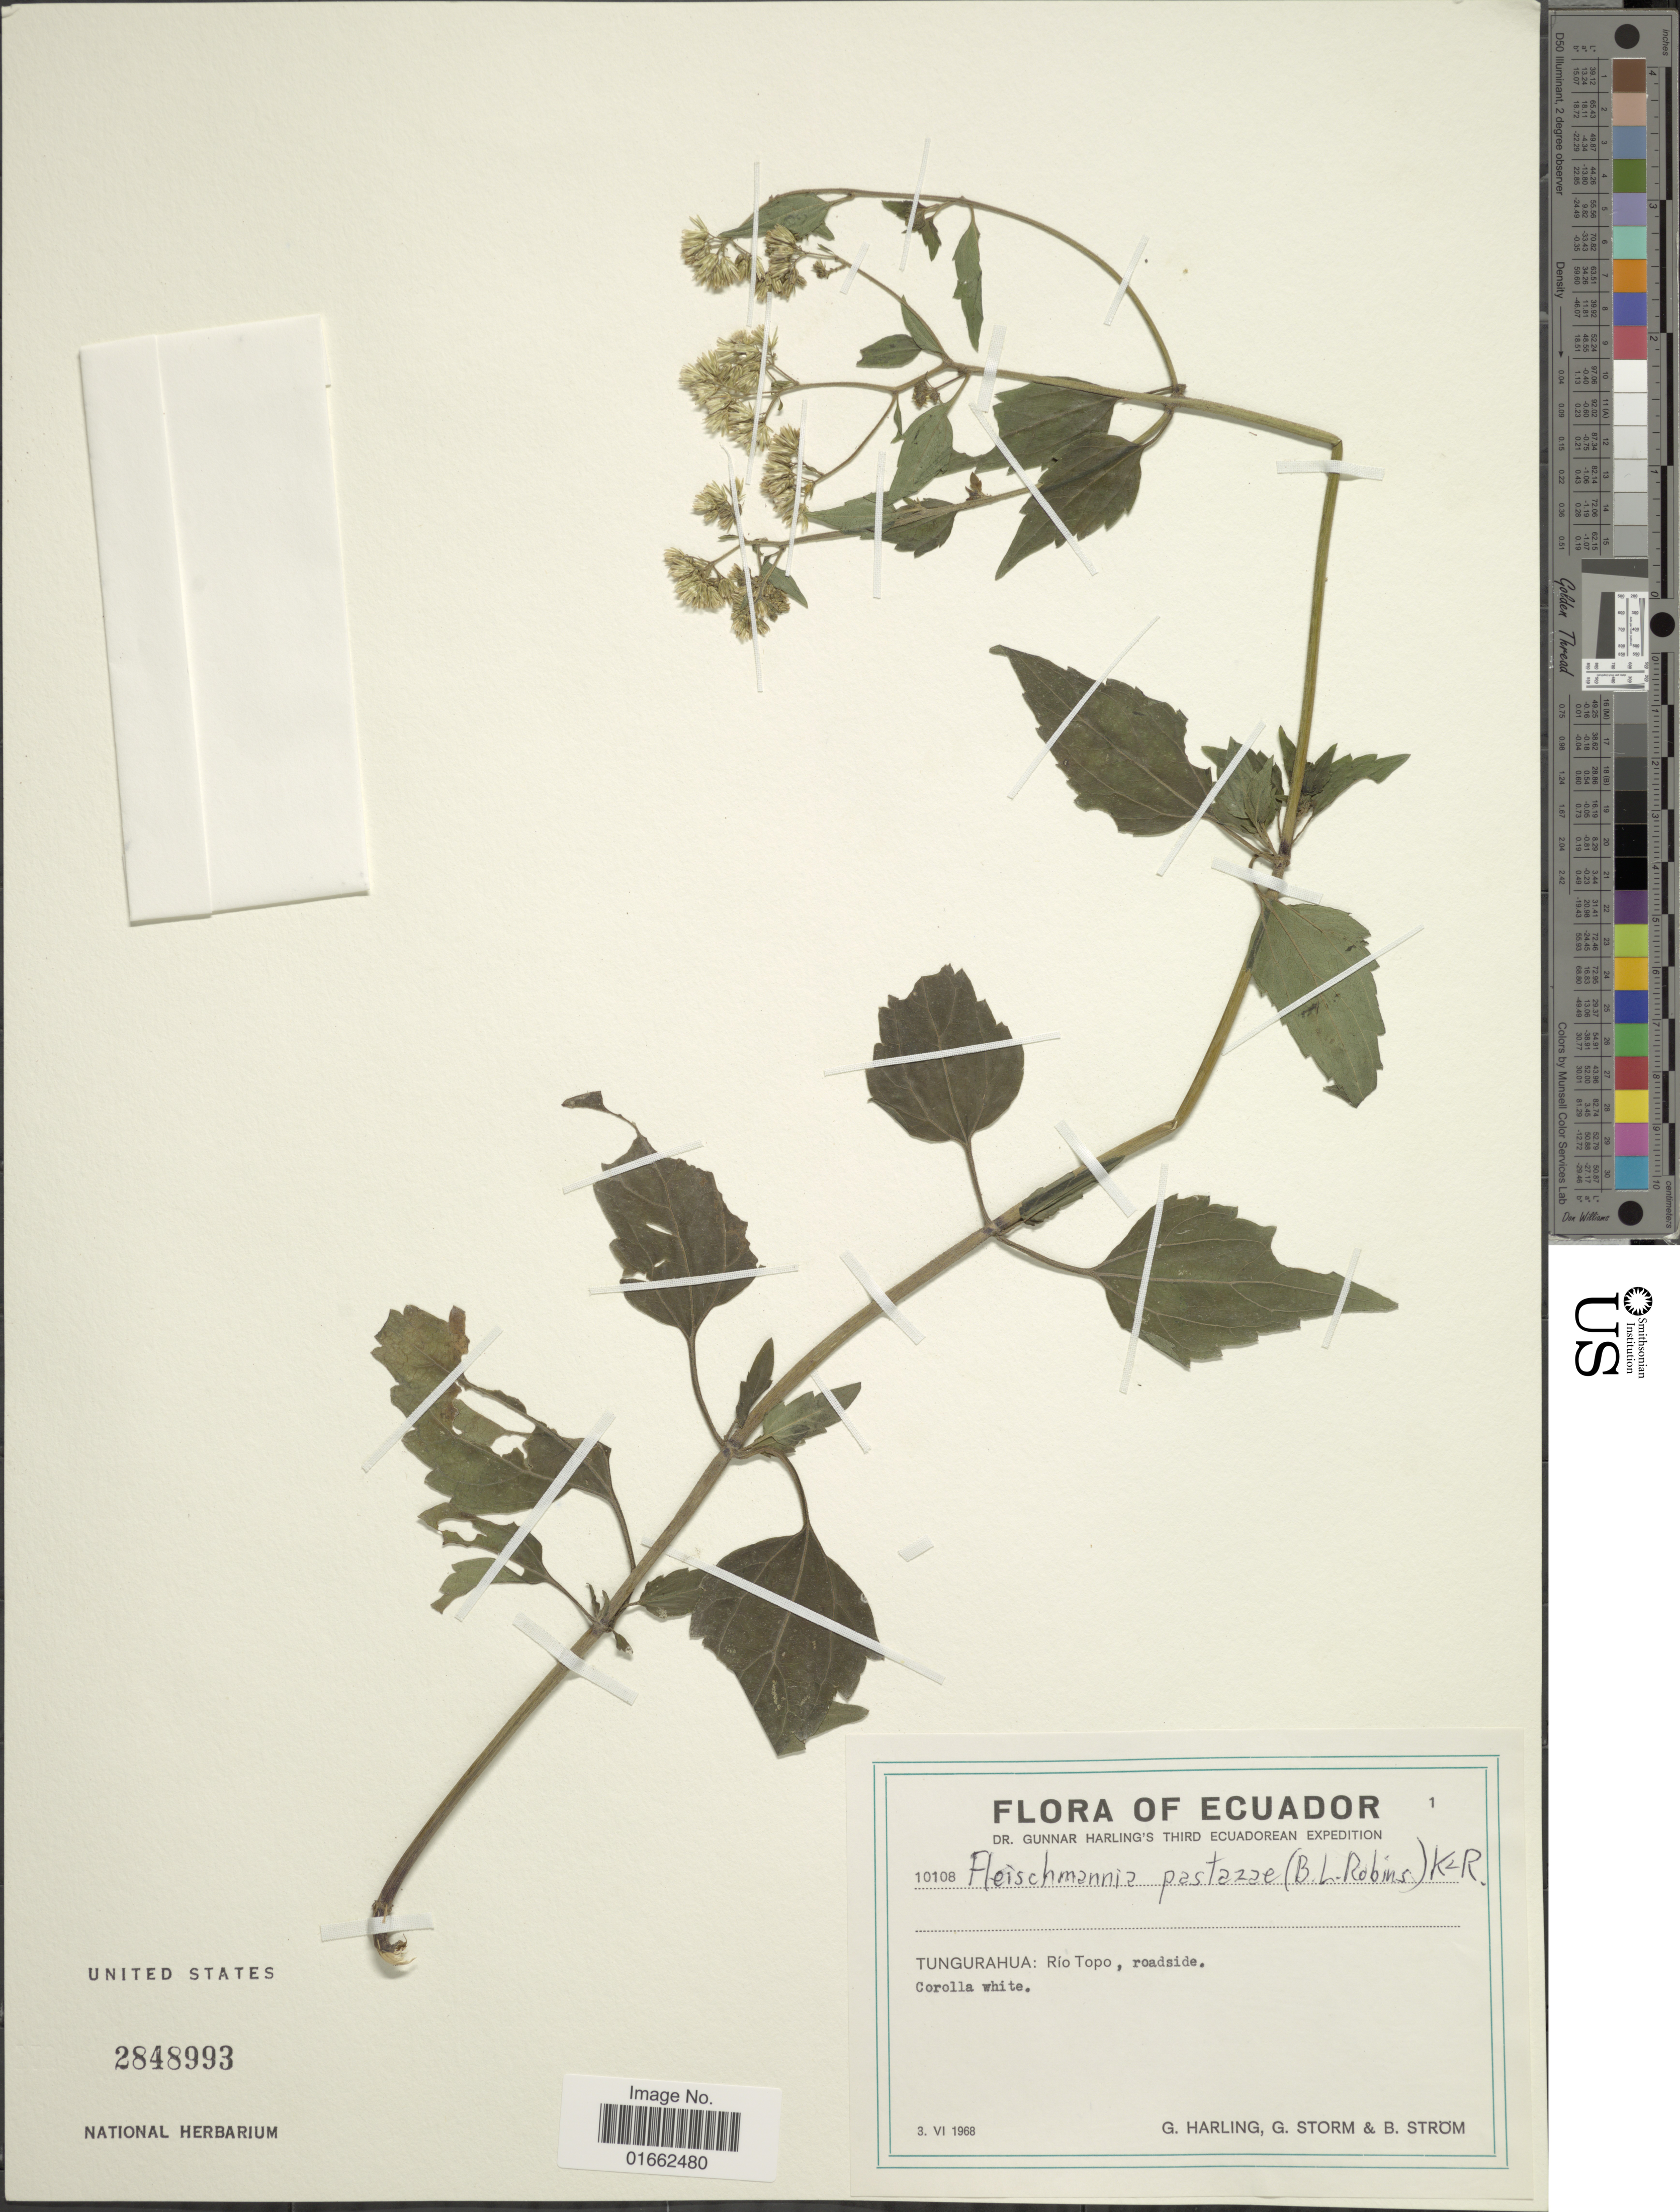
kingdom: Plantae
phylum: Tracheophyta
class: Magnoliopsida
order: Asterales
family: Asteraceae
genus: Fleischmannia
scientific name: Fleischmannia pastazae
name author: (B.L. Rob.) R.M. King & H. Rob.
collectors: G. Harling, G. Storm & B. Ström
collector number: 10108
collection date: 1968-06-03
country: Ecuador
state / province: Tungurahua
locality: Tungurahua: Rio Topo, roadside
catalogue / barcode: US 2848993